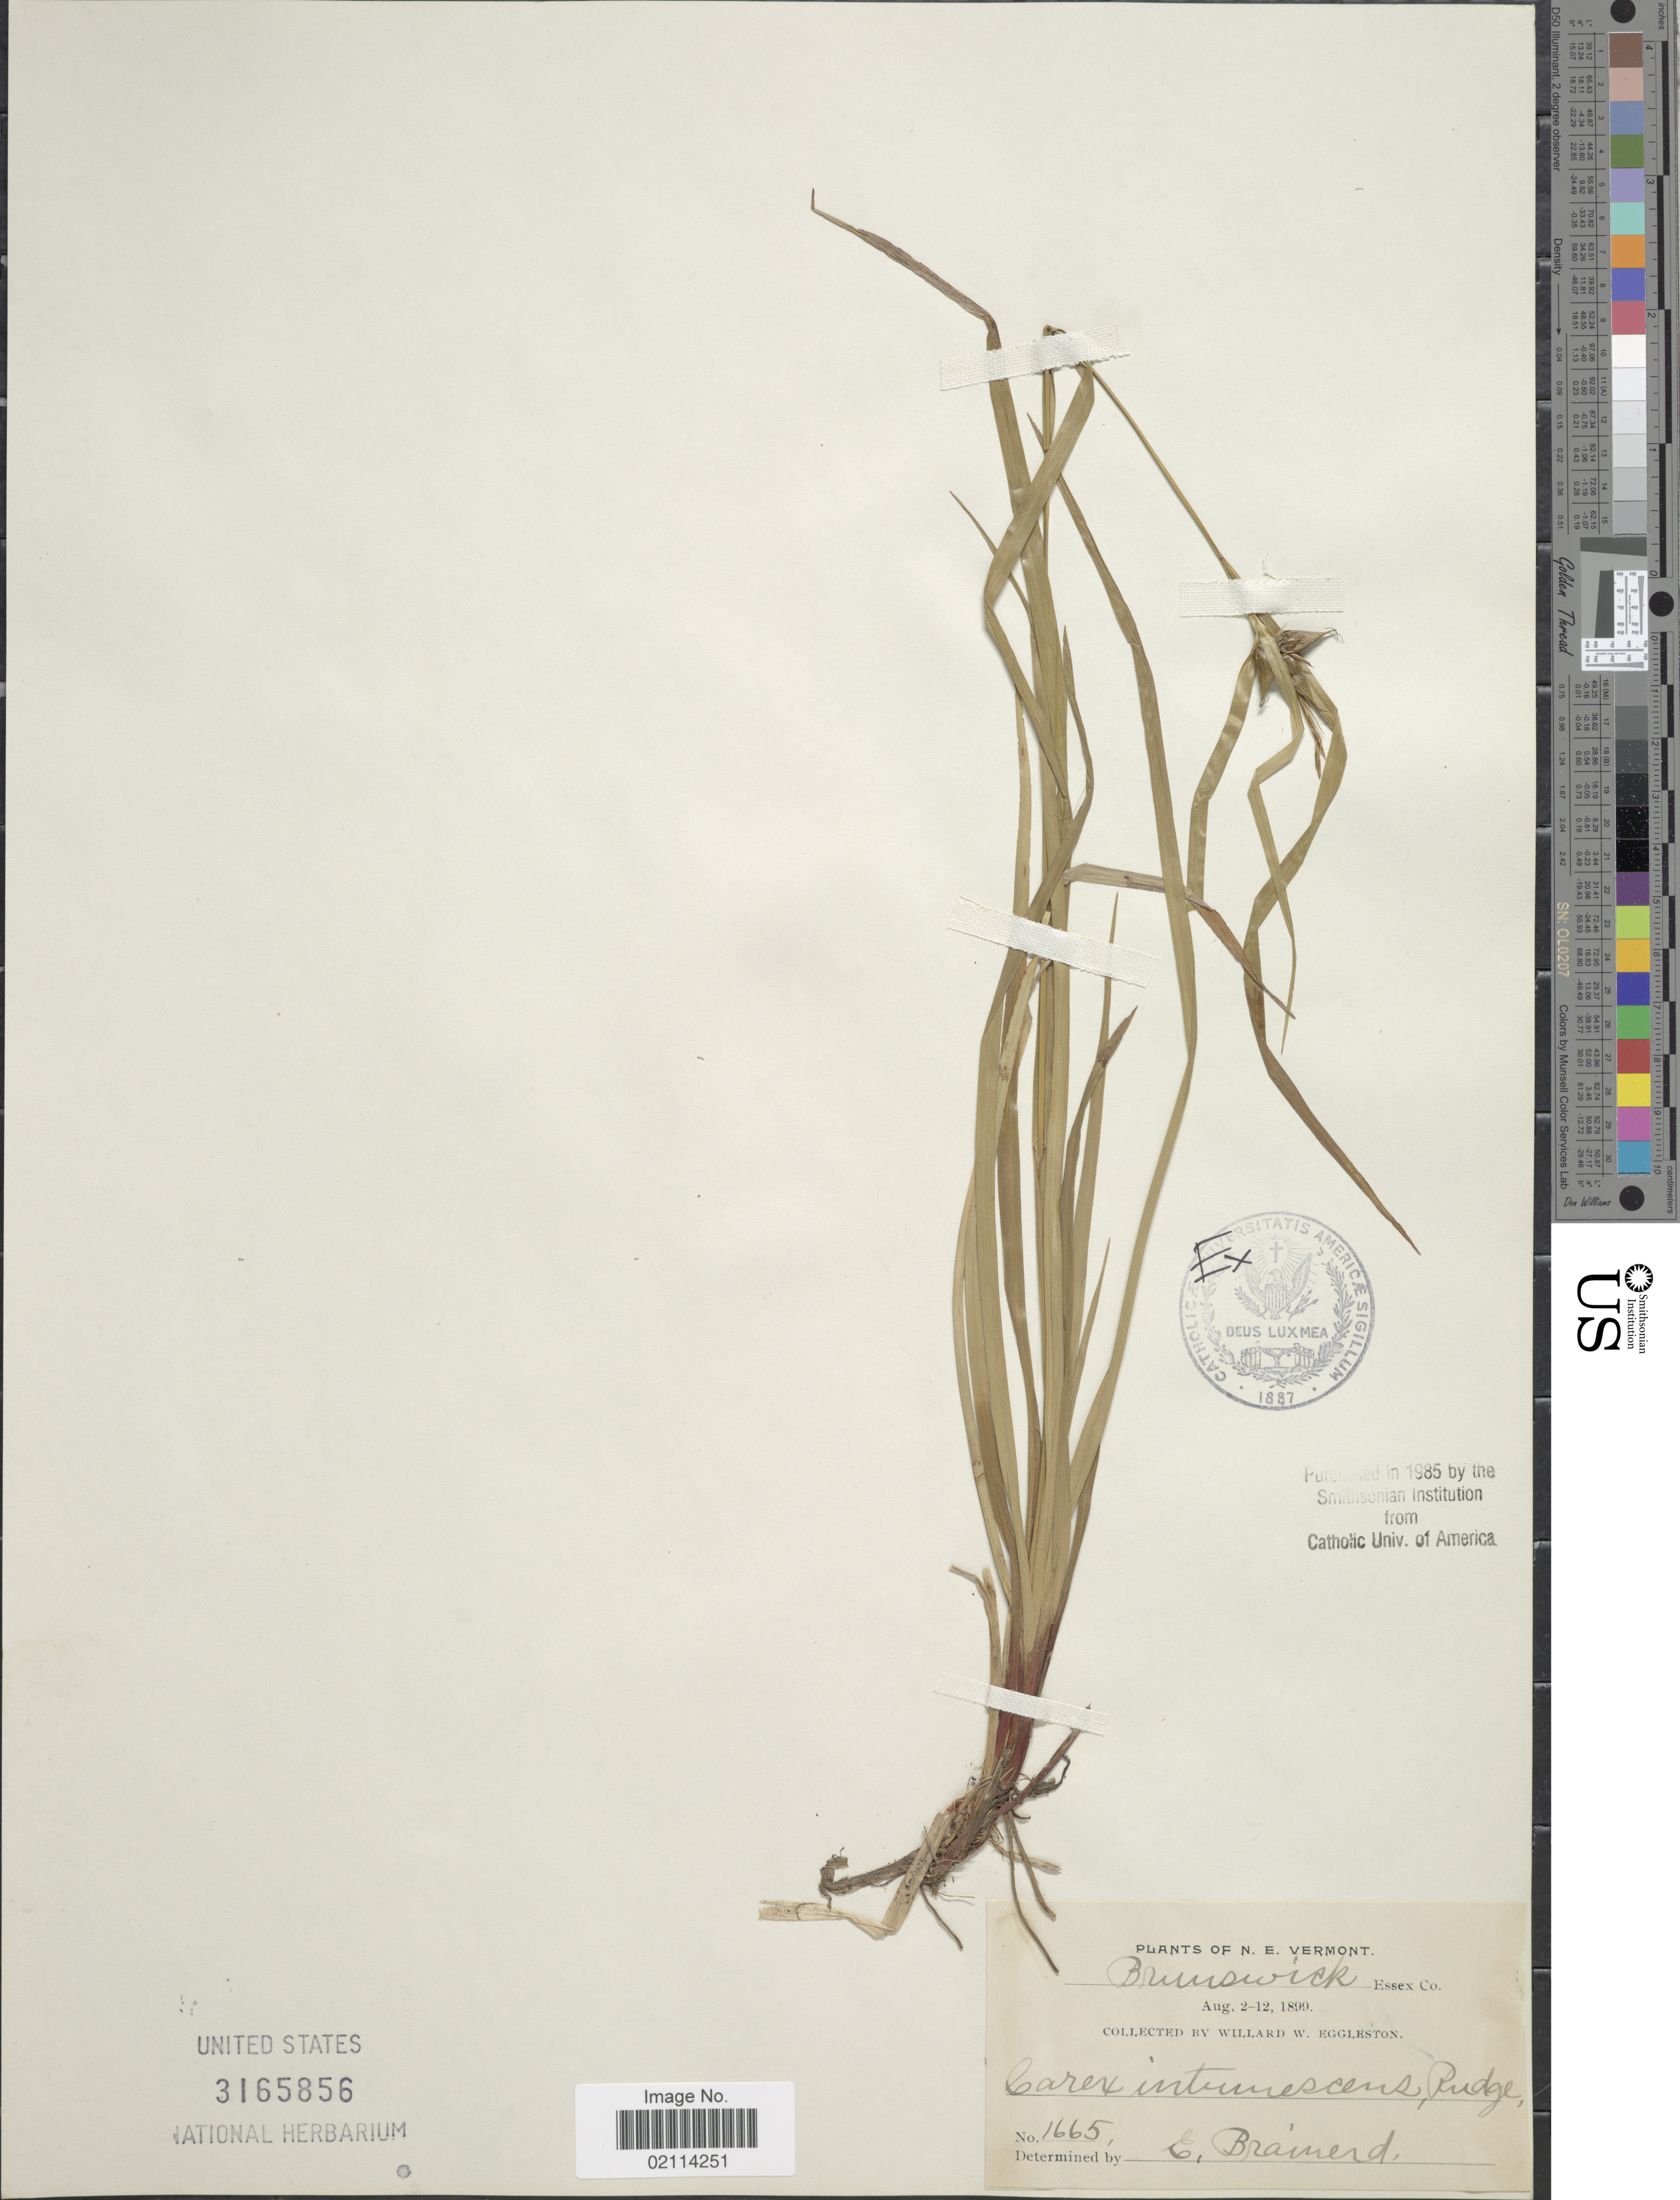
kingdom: Plantae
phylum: Tracheophyta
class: Liliopsida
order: Poales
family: Cyperaceae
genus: Carex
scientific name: Carex intumescens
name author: Rudge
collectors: W. W. Eggleston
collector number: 1665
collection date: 1899-08-02/1899-08-12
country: United States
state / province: Vermont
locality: N.E. Vermont, Brunswick Essex Co.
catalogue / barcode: US 3165856